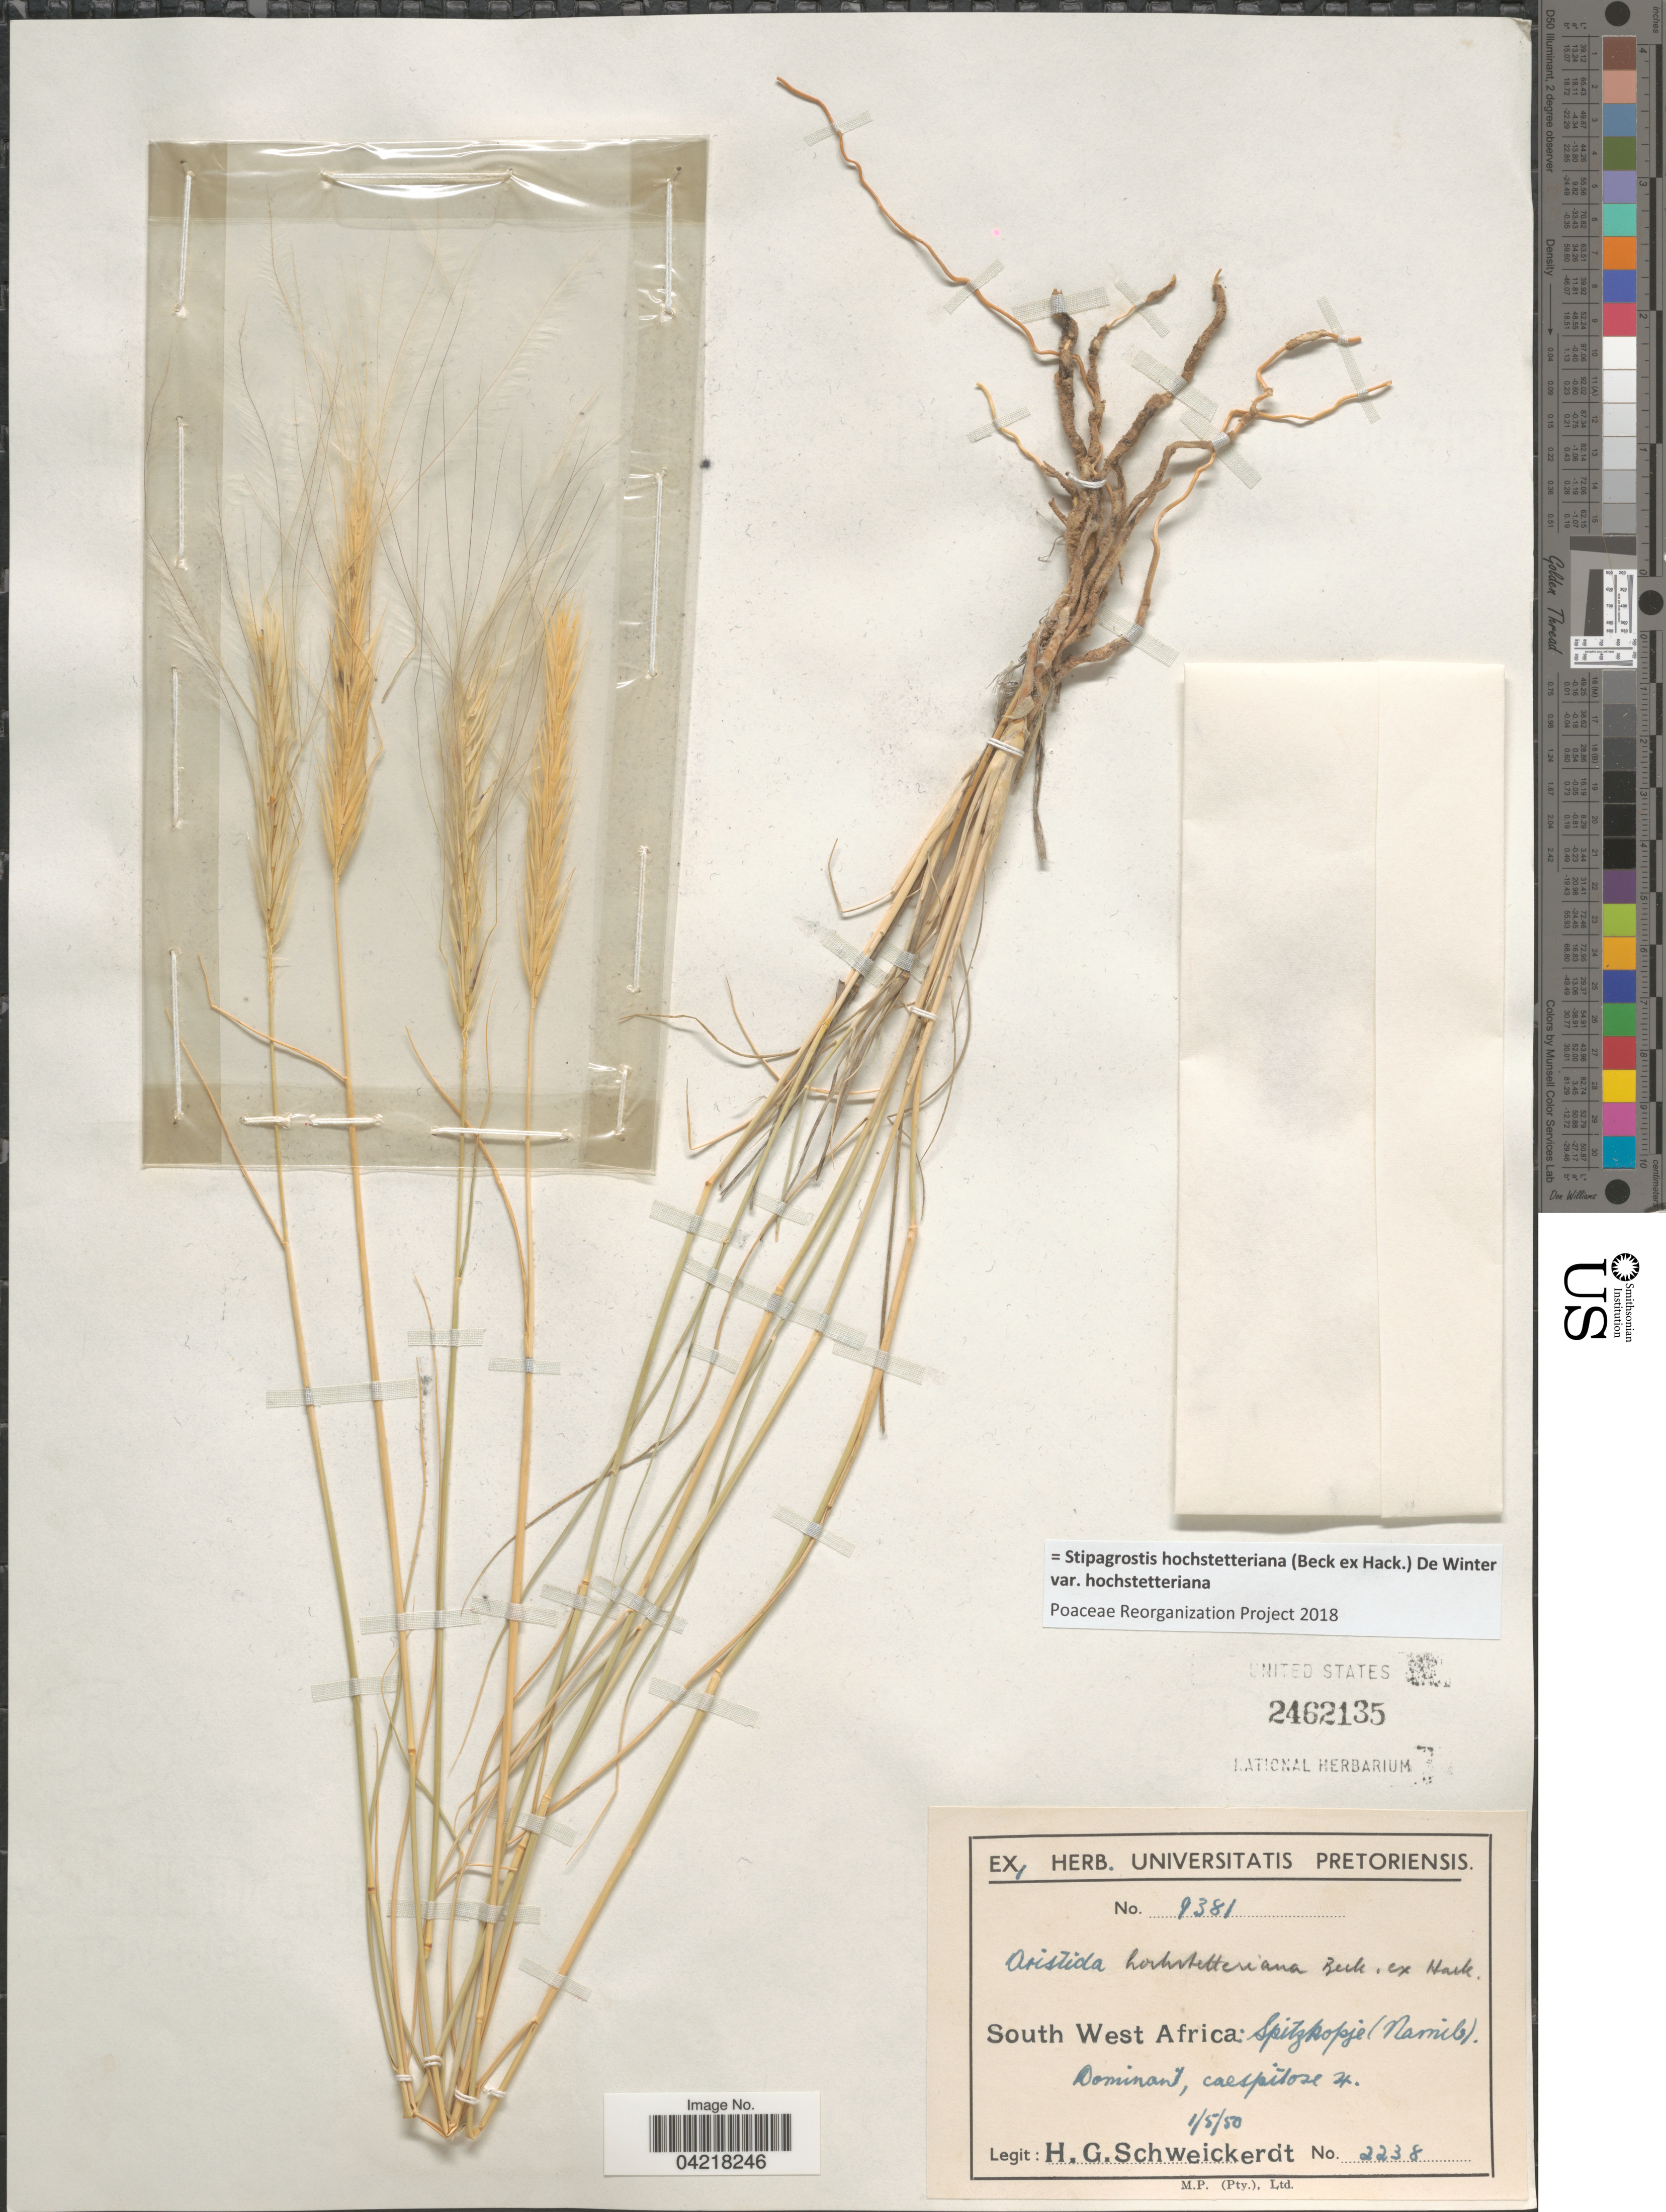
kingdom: Plantae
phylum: Tracheophyta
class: Liliopsida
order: Poales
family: Poaceae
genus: Stipagrostis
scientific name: Stipagrostis hochstetterana var. hochstetterana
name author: (Beck & Hack.) De Winter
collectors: H. Schweickerdt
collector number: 2238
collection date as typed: Transcribed d/m/y: 1/5/50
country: Namibia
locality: South West Africa: Spitzkopje (Namib).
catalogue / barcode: US 2462135